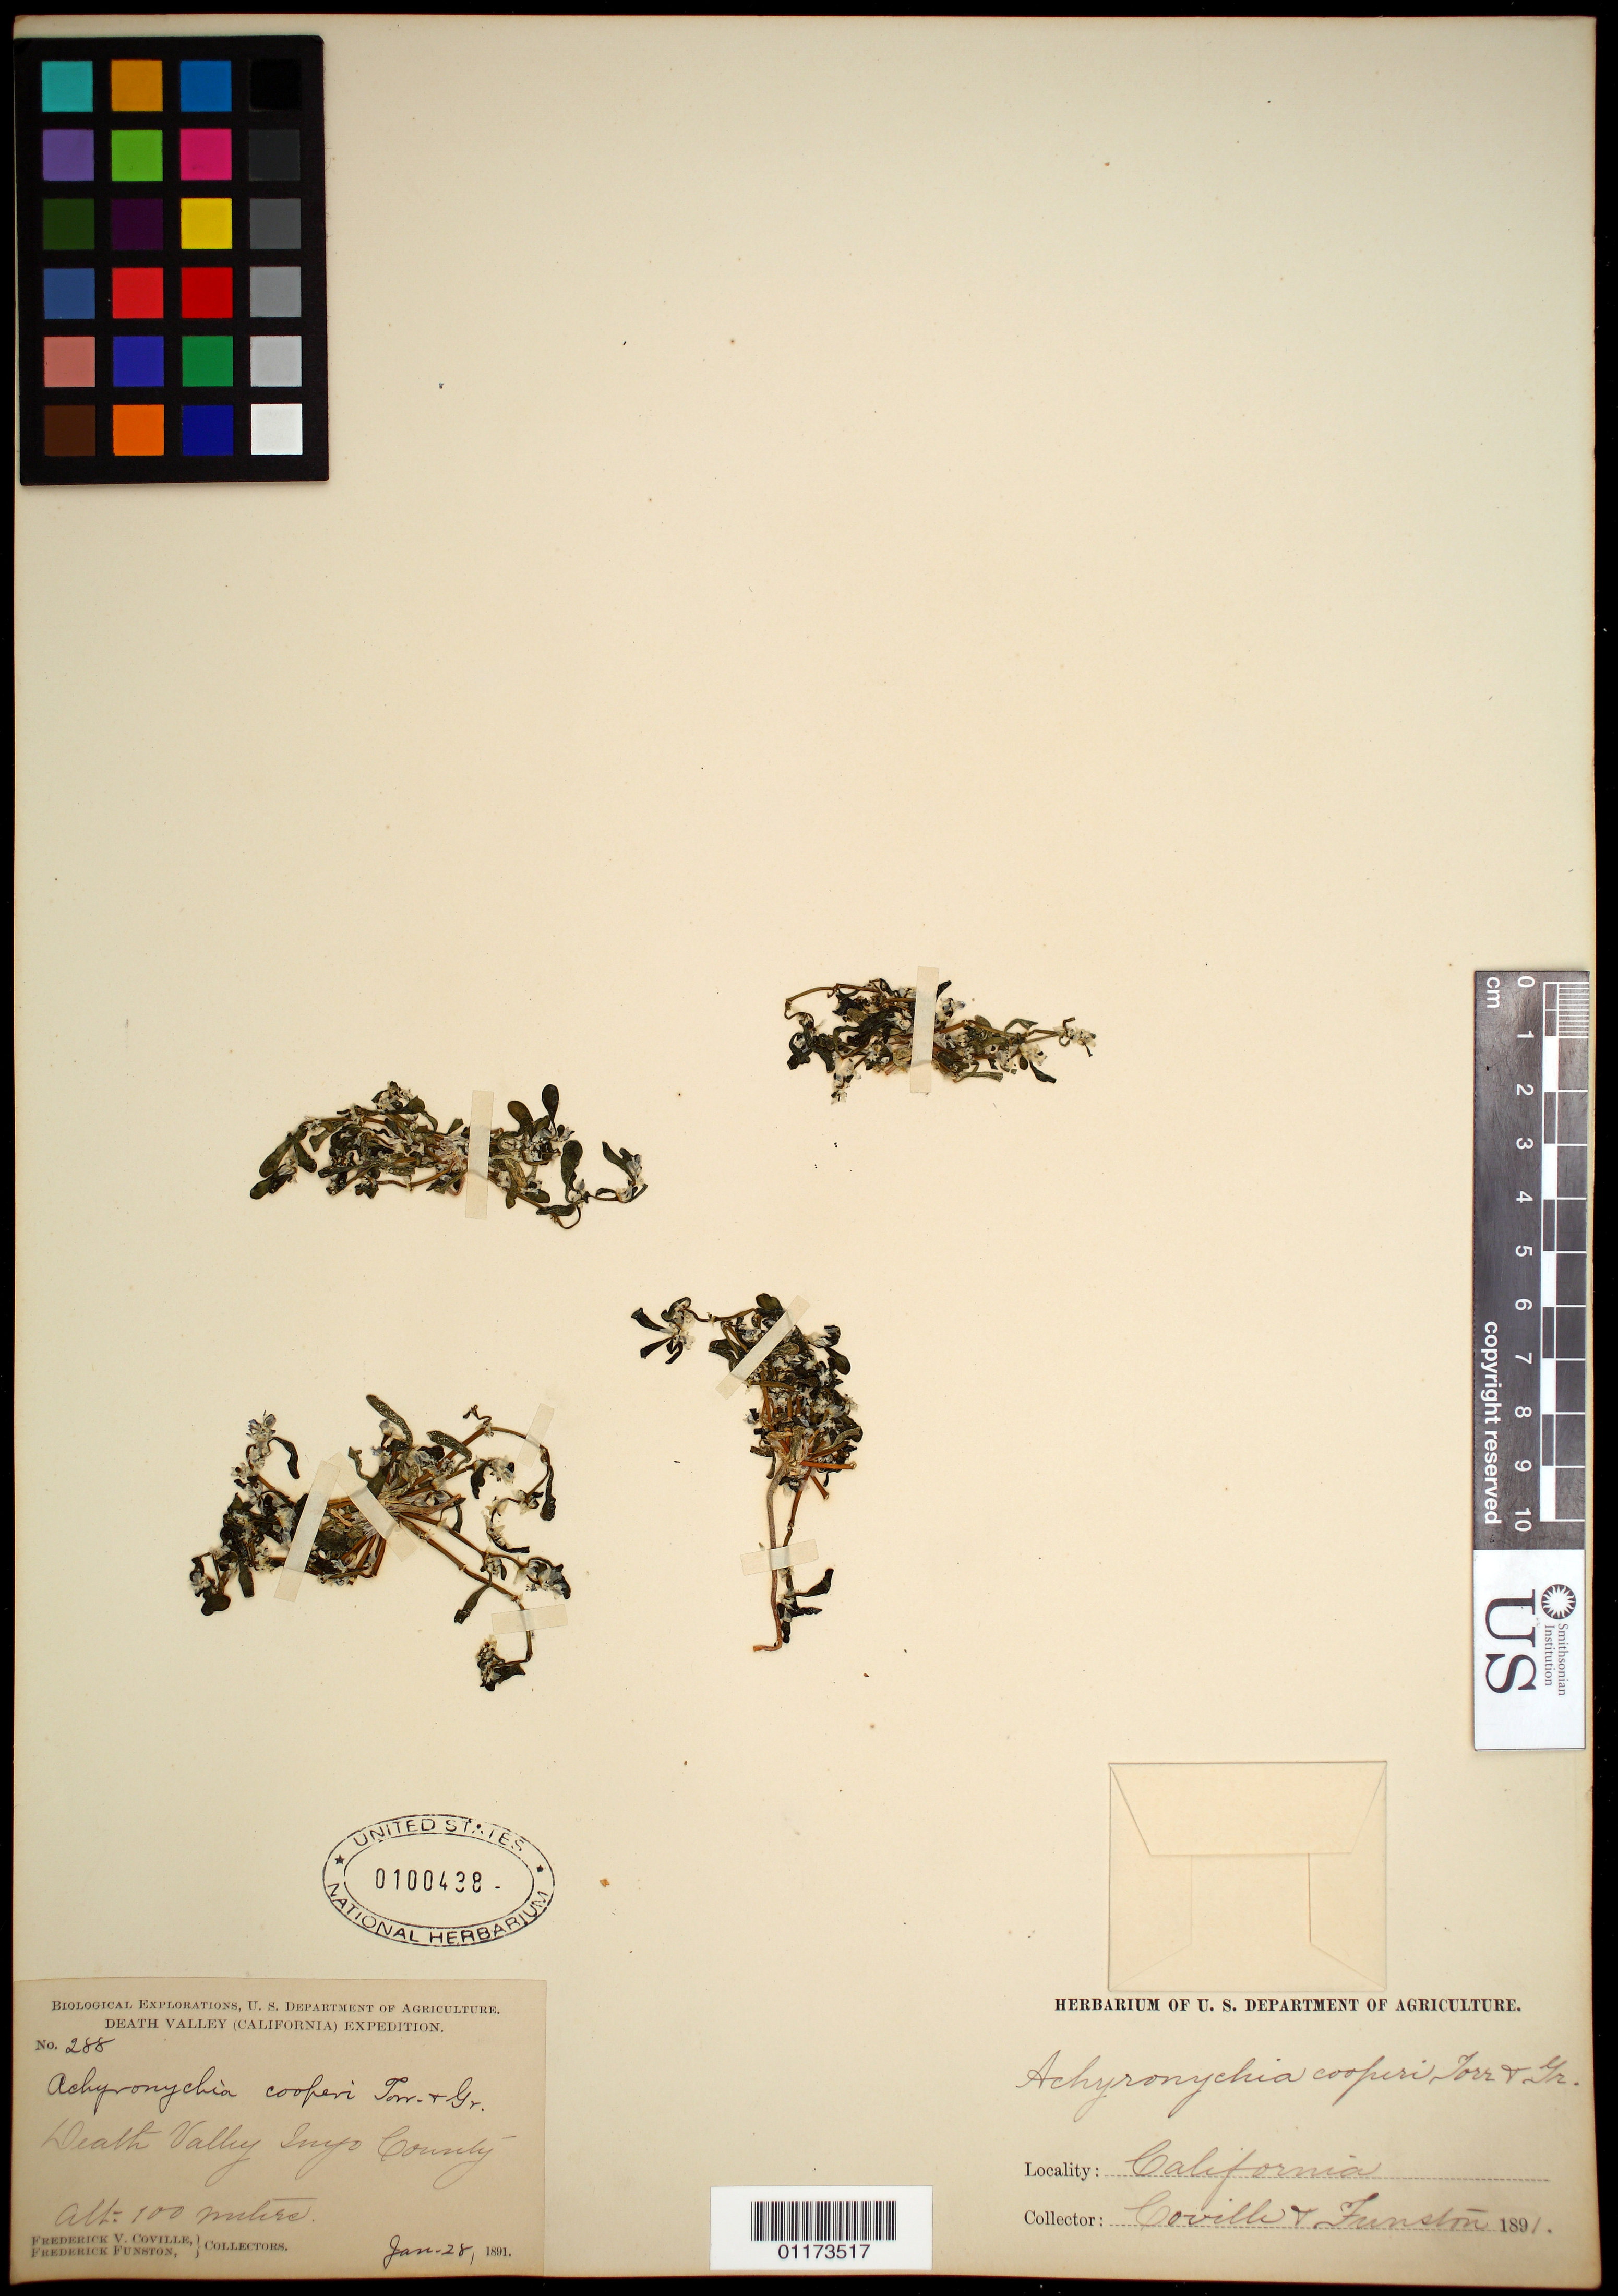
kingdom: Plantae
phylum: Tracheophyta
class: Magnoliopsida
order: Caryophyllales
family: Caryophyllaceae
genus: Achyronychia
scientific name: Achyronychia cooperi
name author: A. Gray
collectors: F. V. Coville & F. Funston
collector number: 288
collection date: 1891-01-28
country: United States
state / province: California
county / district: Inyo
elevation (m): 100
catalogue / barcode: US 100438